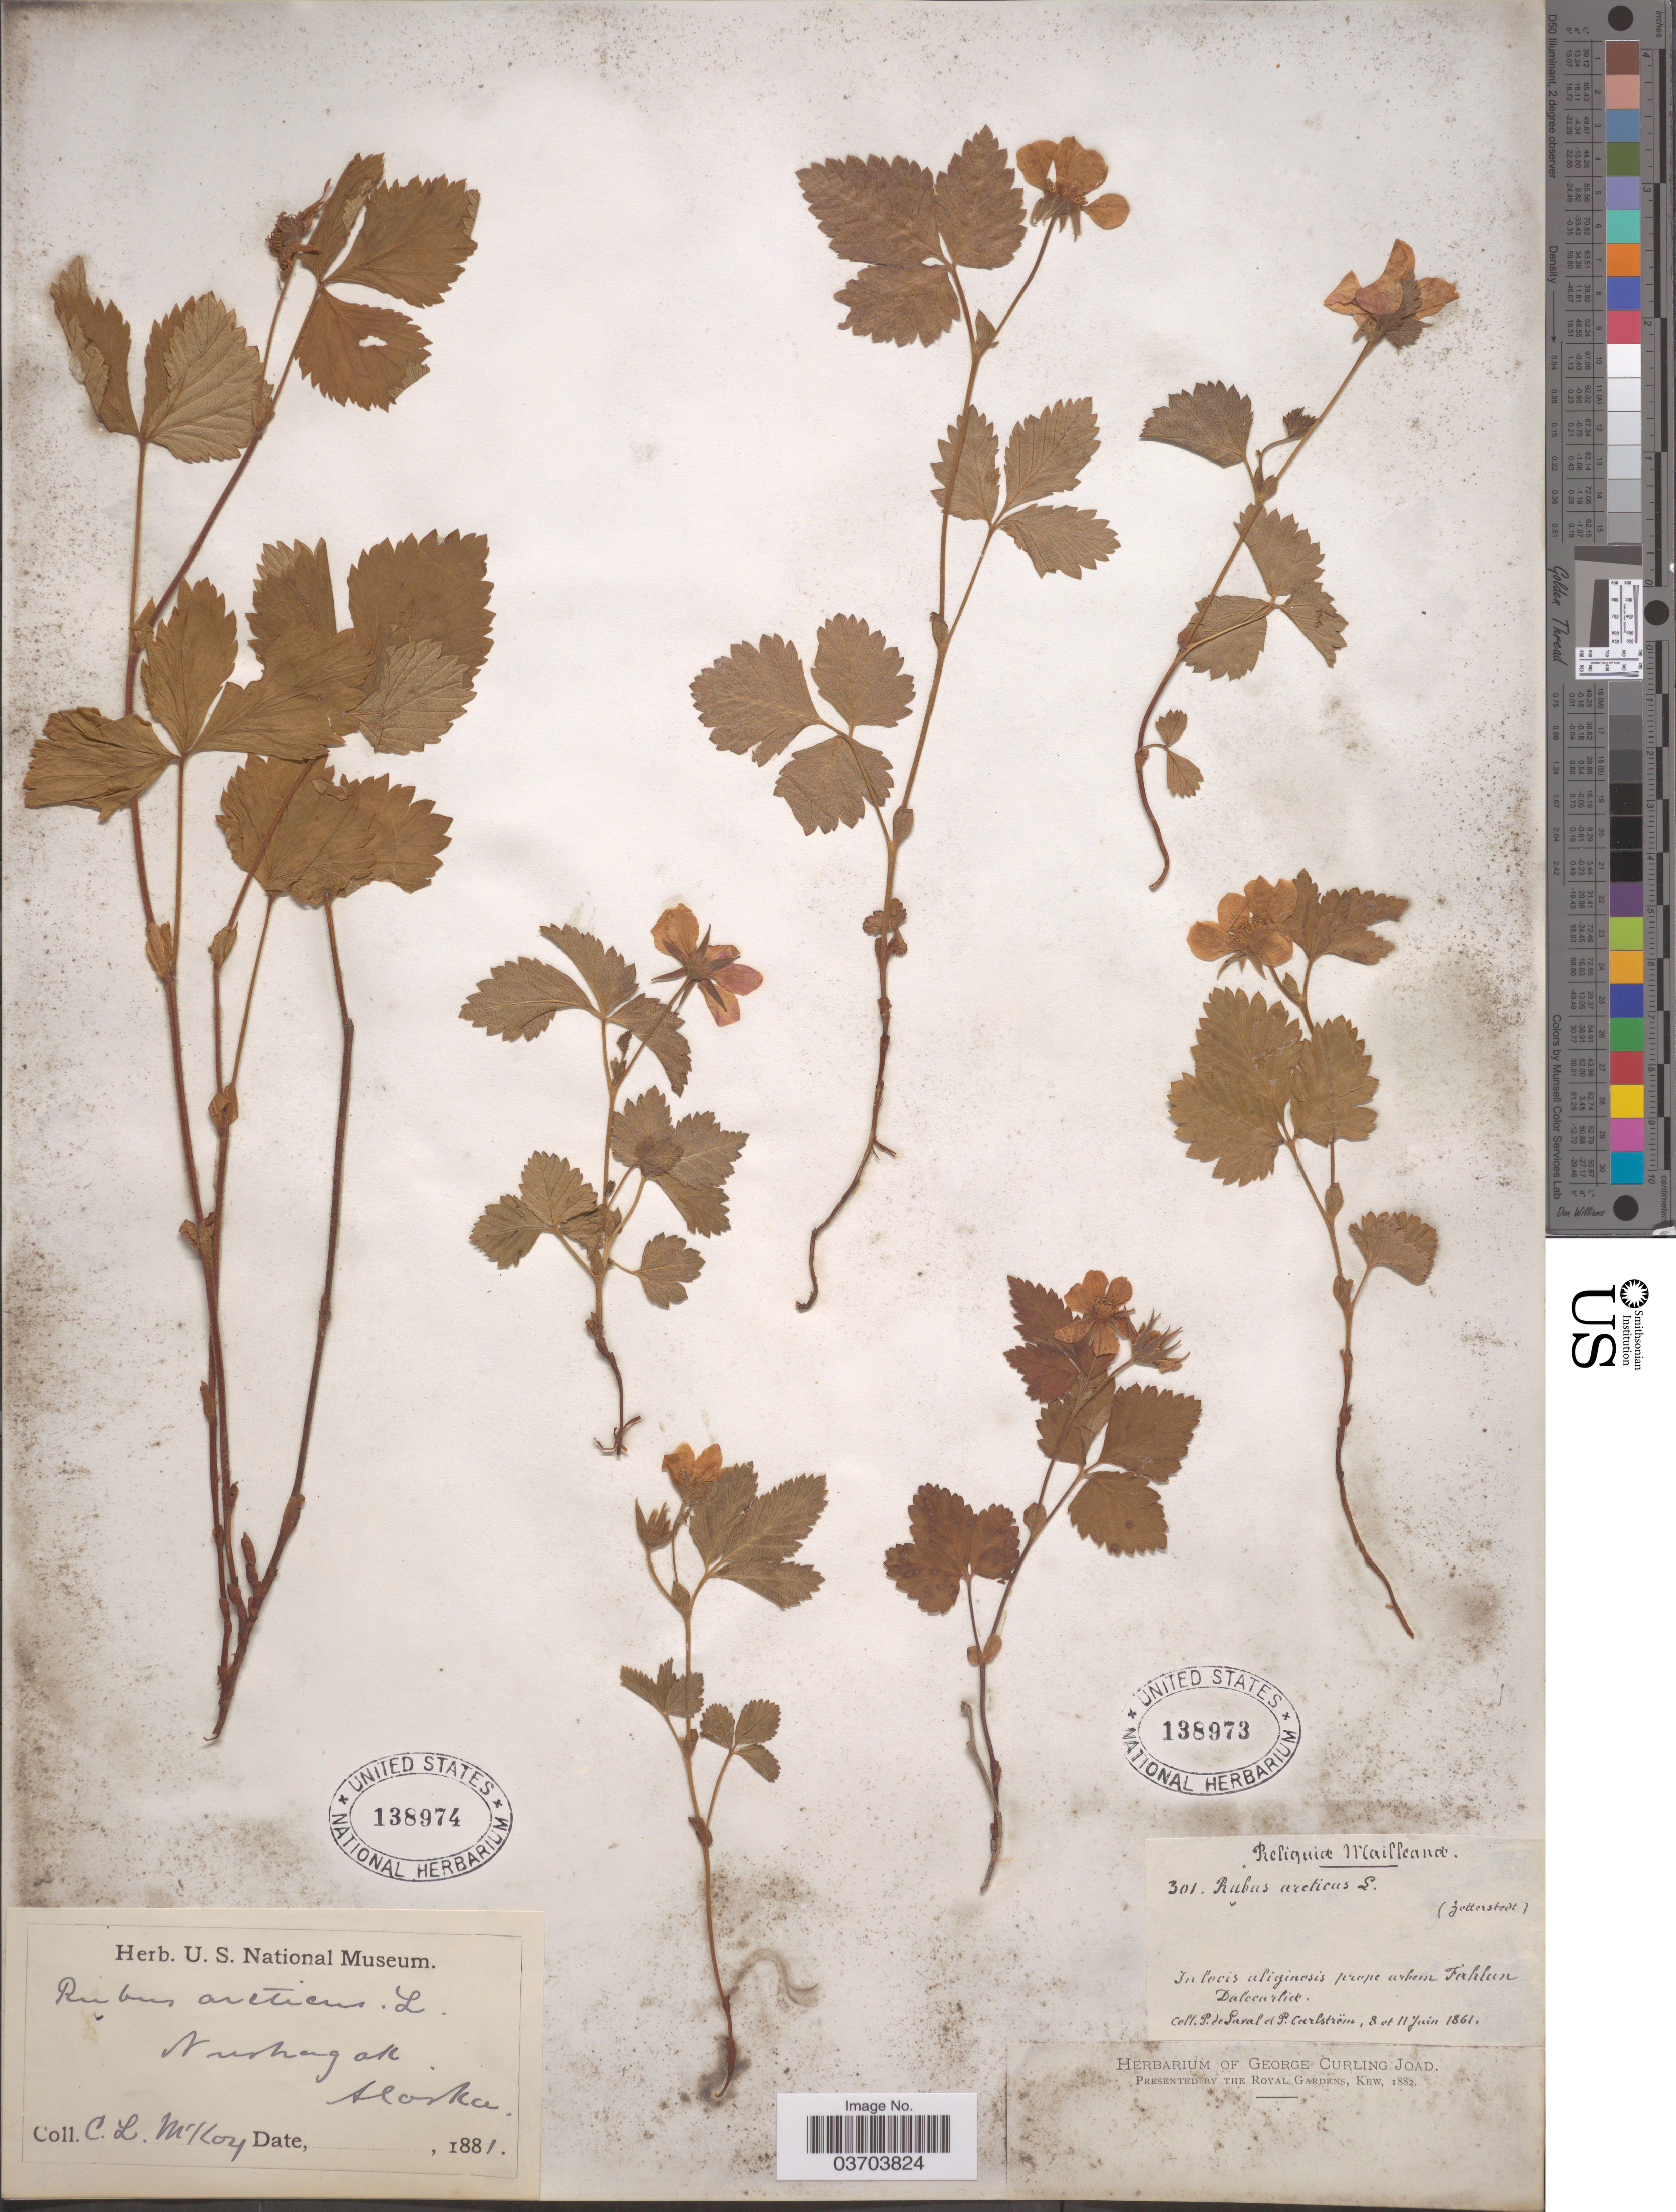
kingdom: Plantae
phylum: Tracheophyta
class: Magnoliopsida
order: Rosales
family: Rosaceae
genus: Rubus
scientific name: Rubus acaulis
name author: Michx.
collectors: P. Saval & P. Carlström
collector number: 301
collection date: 1861-06-08/1861-06-11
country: Sweden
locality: In locis uliginosis prope urbem Fahlun Dalecarliae.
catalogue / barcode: US 138973